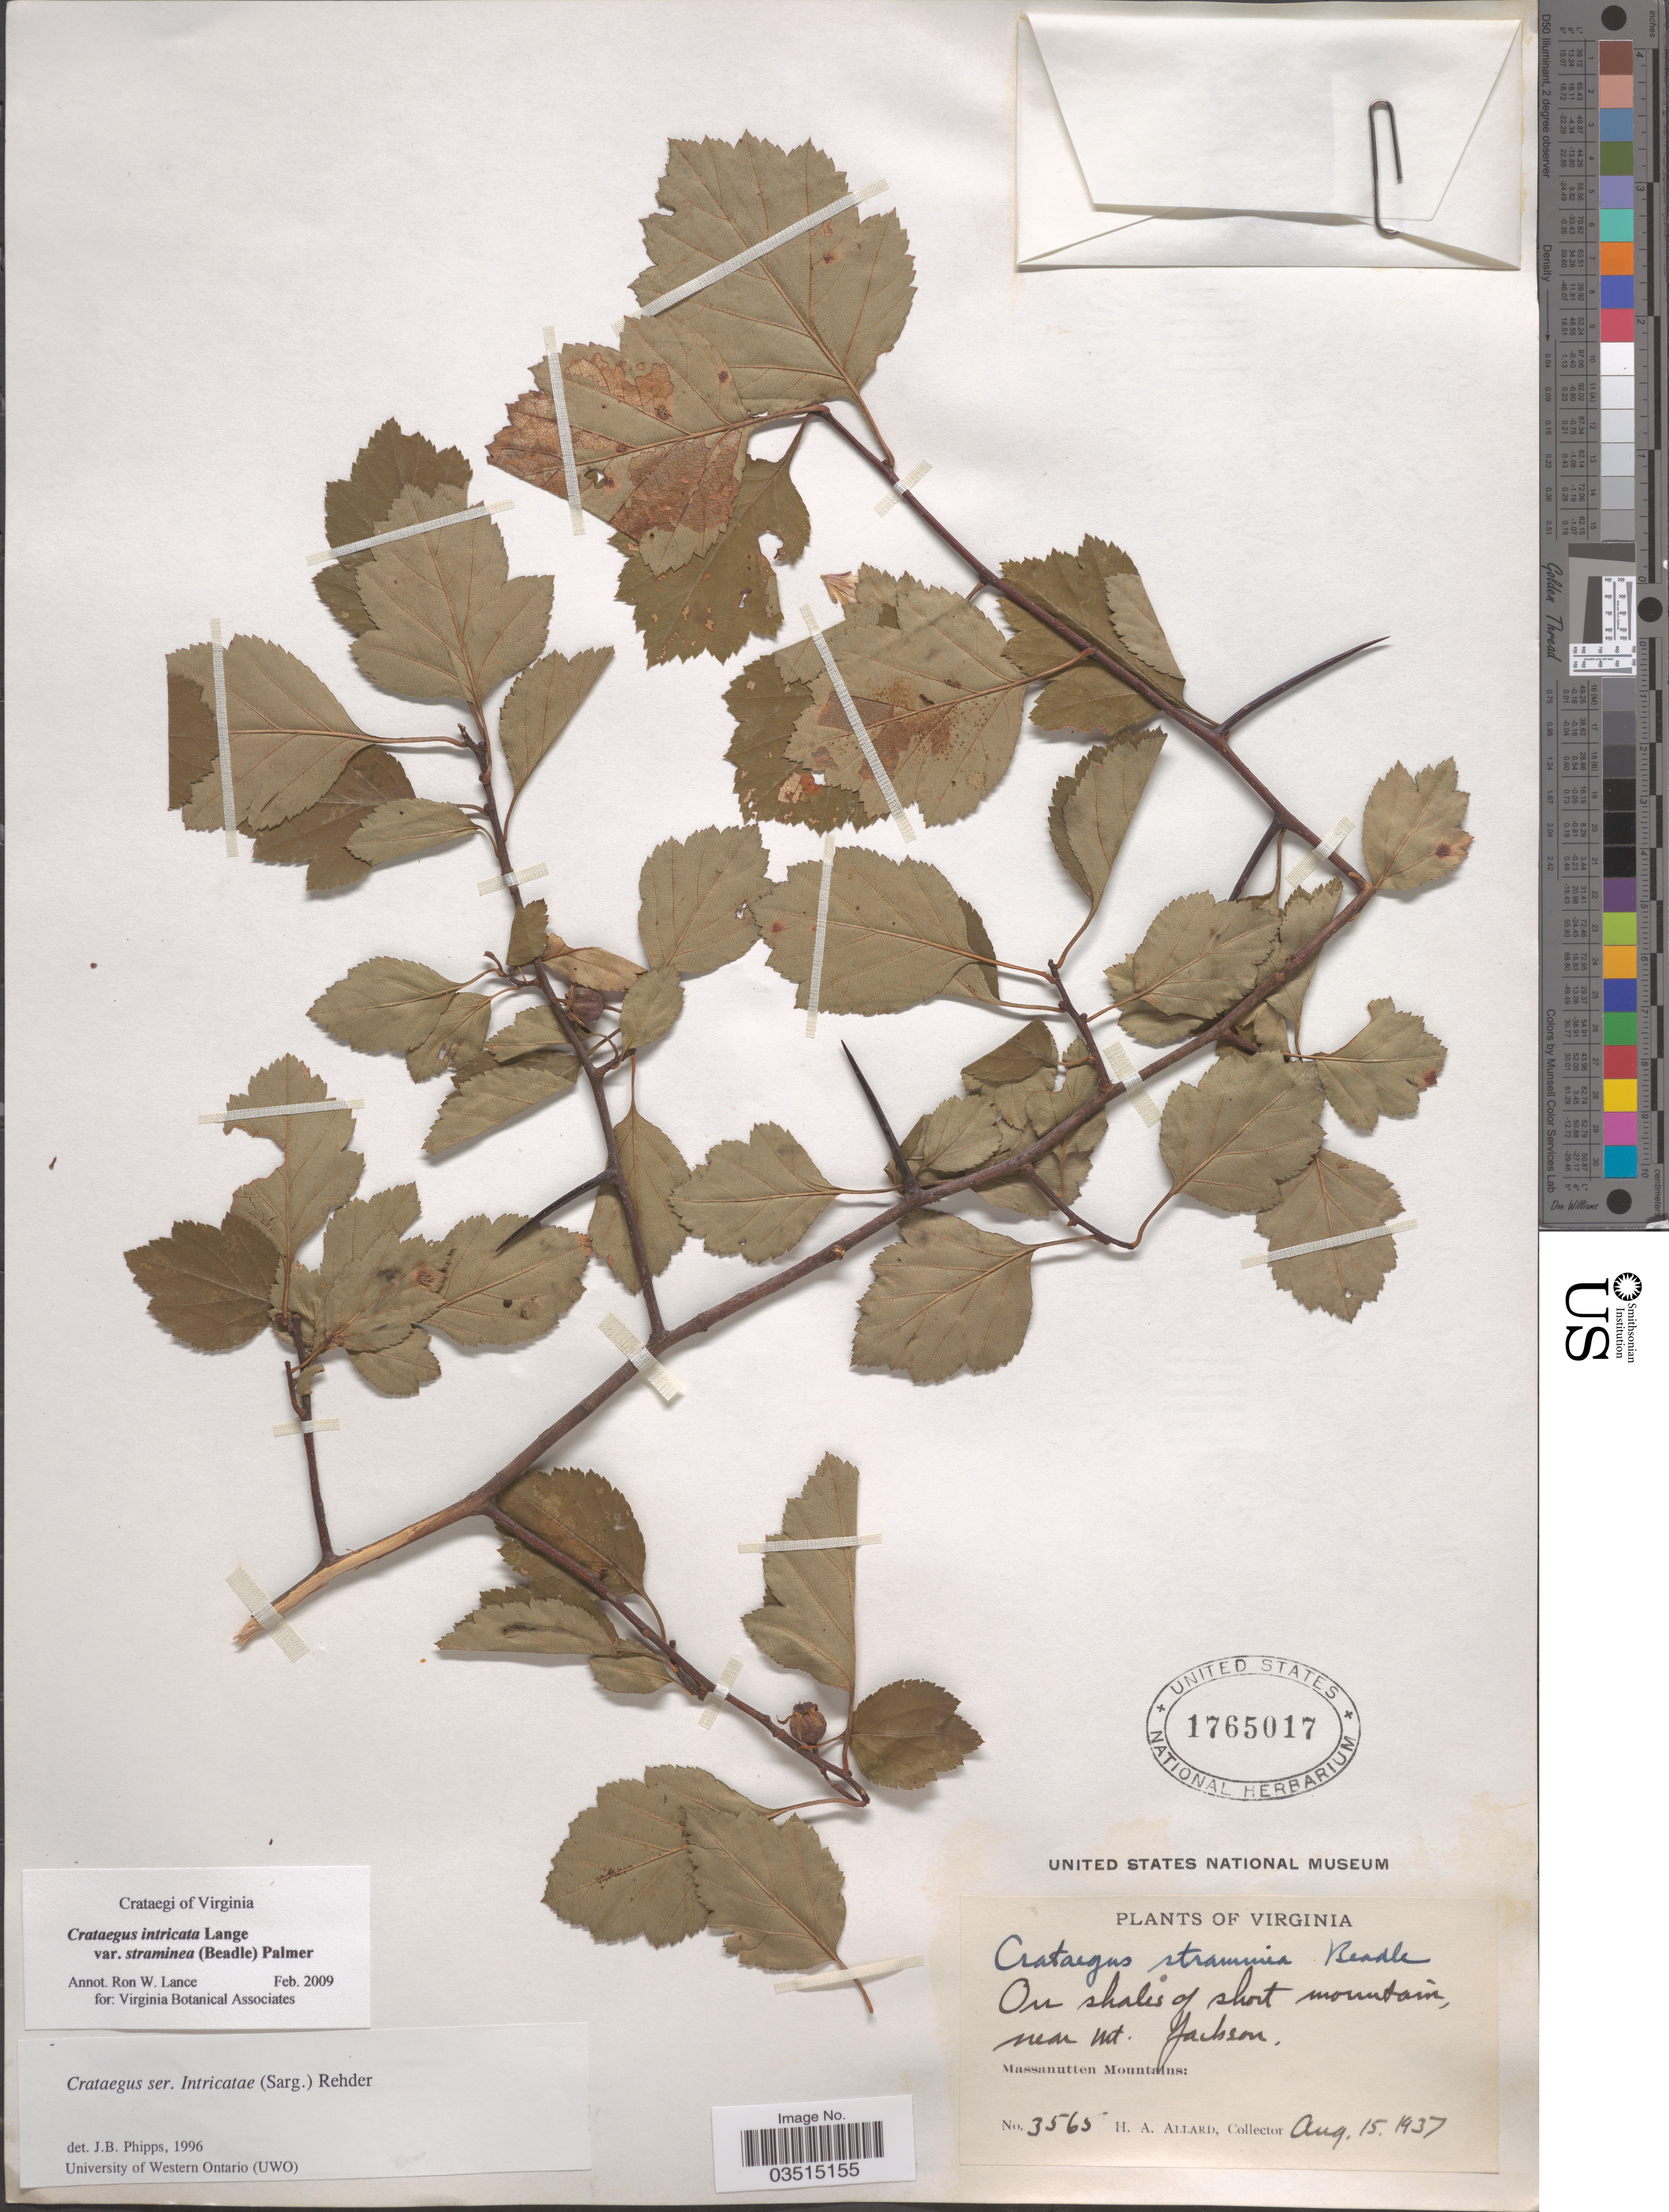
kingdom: Plantae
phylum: Tracheophyta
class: Magnoliopsida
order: Rosales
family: Rosaceae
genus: Crataegus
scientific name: Crataegus intricata var. straminea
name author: (Beadle) E.J. Palmer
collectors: H. A. Allard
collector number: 3565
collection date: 1937-08-15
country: United States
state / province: Virginia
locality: On shales of short mountain, near Mt. Jackson. Massanutten Mountains.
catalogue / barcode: US 1765017